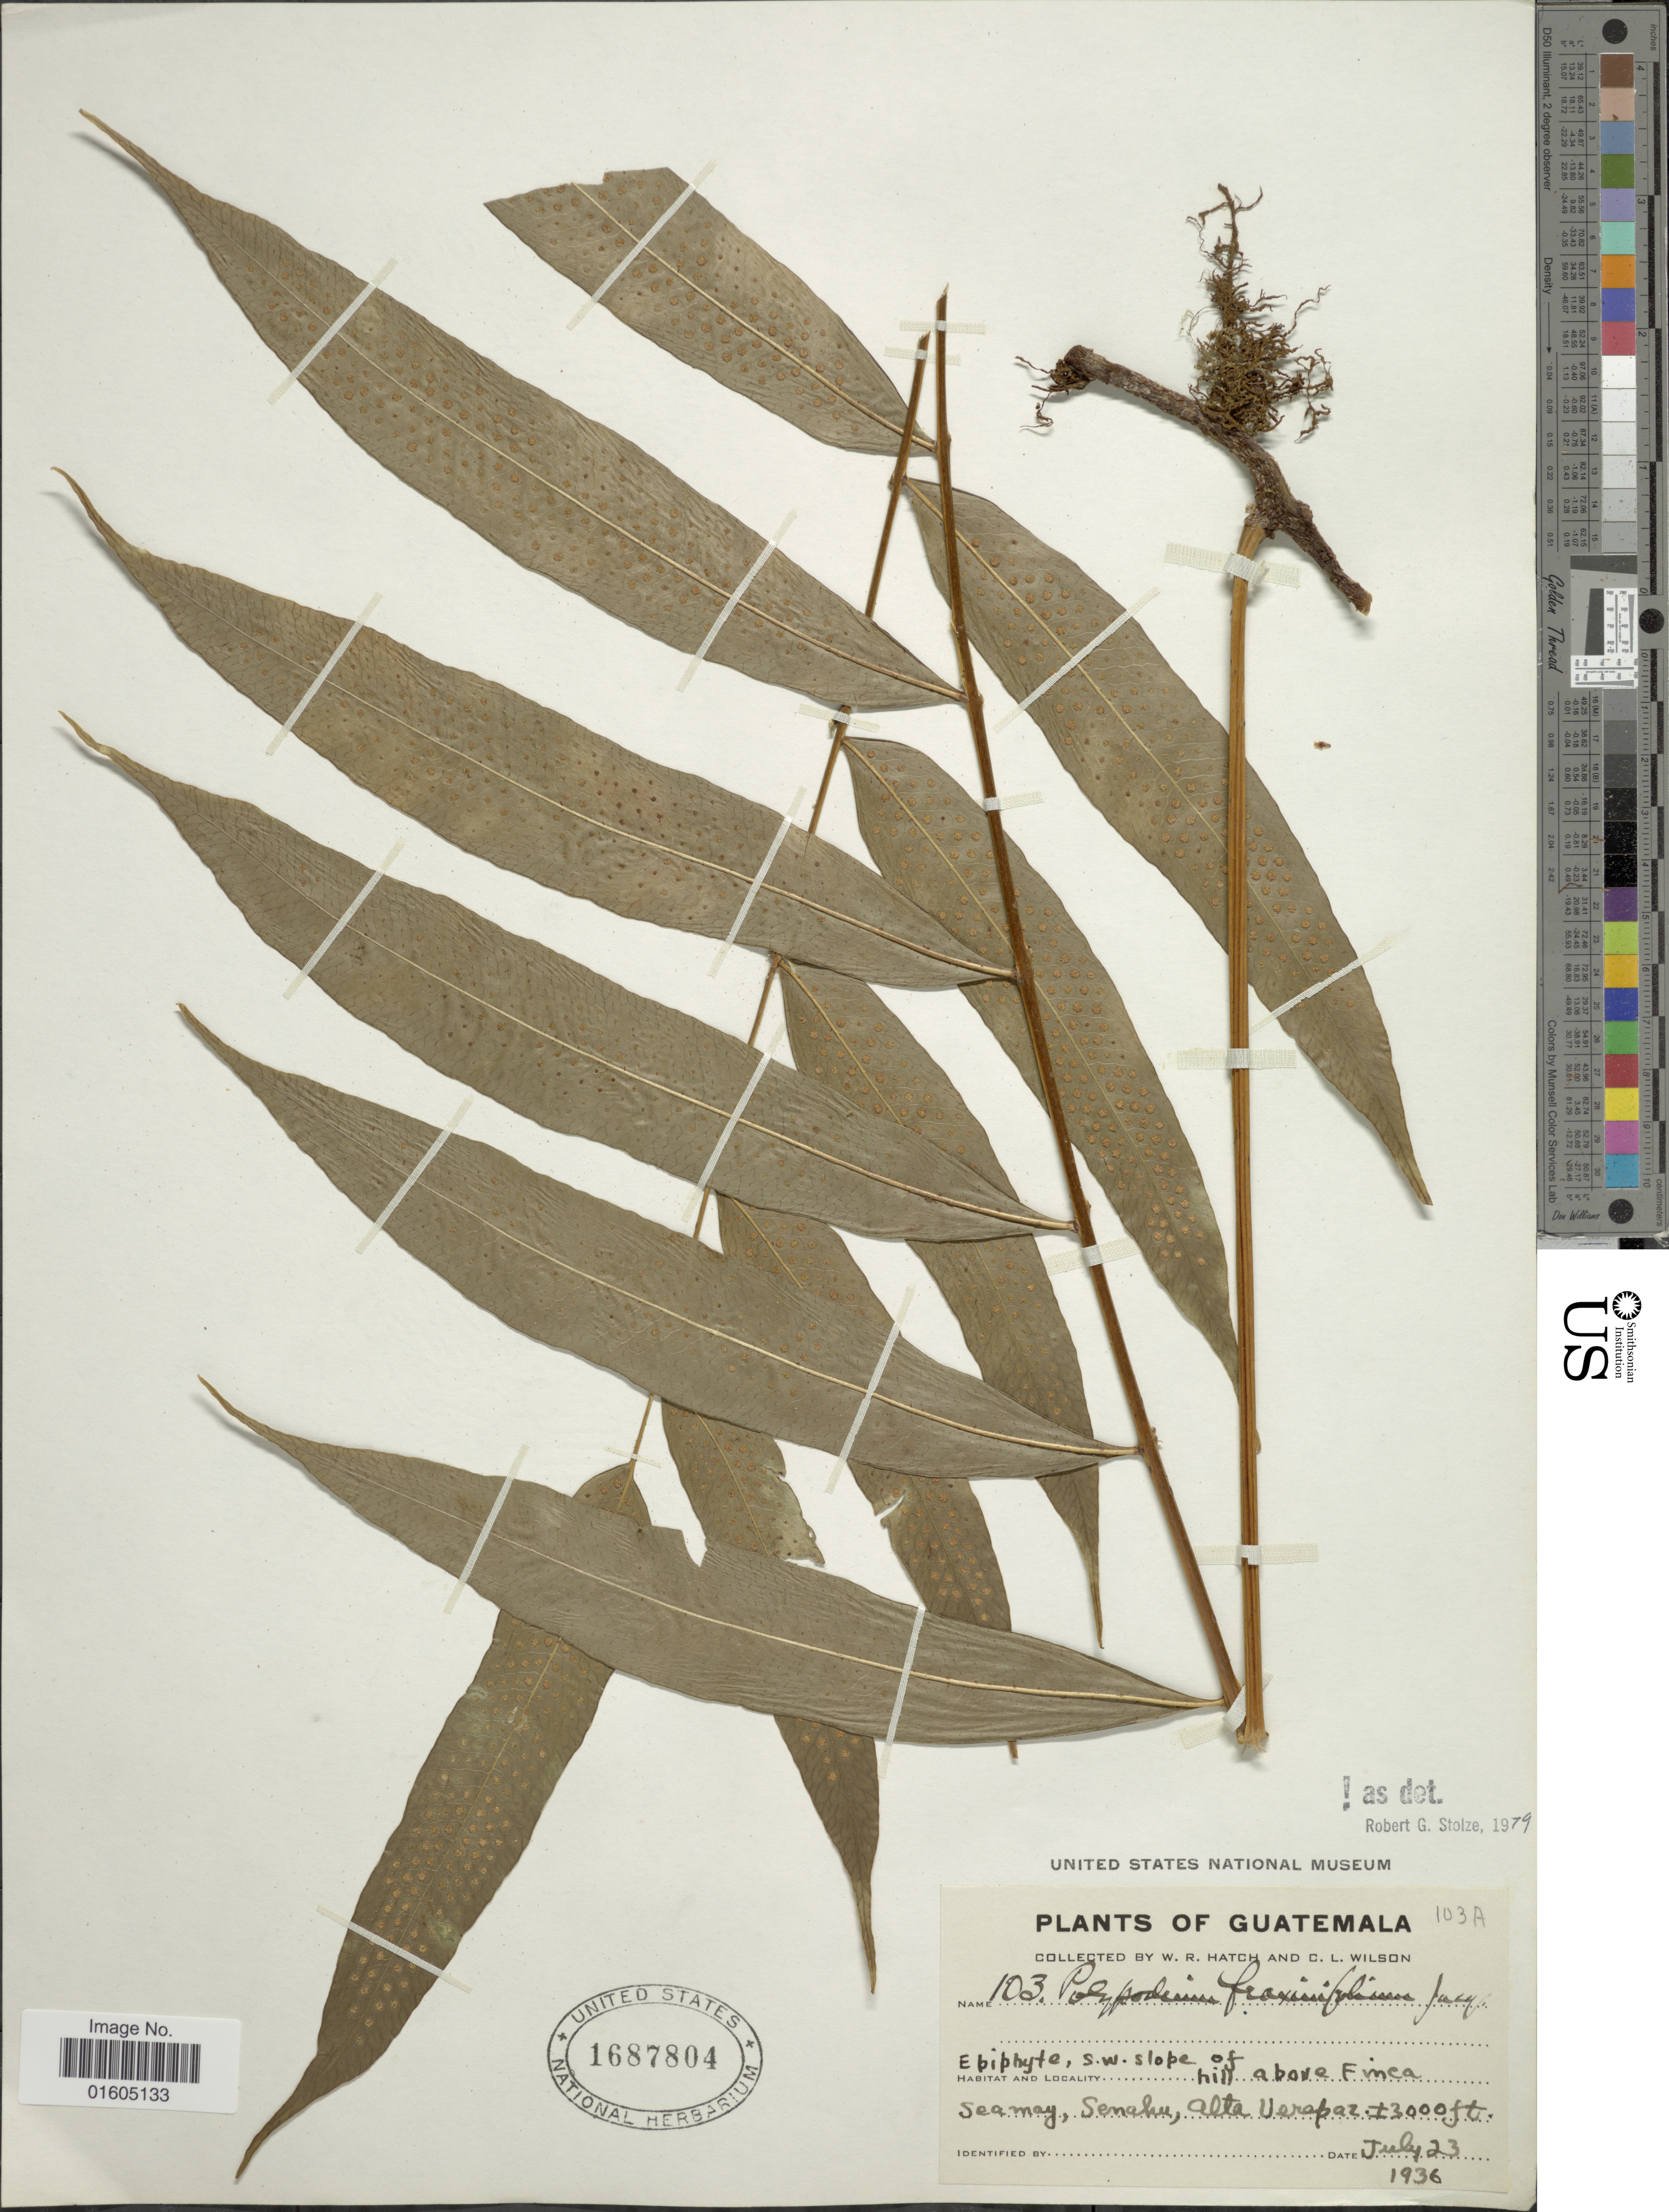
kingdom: Plantae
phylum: Tracheophyta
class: Polypodiopsida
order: Polypodiales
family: Polypodiaceae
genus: Serpocaulon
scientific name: Serpocaulon fraxinifolium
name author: (Jacq.) A.R. Sm.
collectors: W. Hatch & C. L. Wilson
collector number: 103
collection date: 1936-07-23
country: Guatemala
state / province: Alta Verapaz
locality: Guatemala. s.w. slope of hill above Seamay, Senahu, Alta Verapaz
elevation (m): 914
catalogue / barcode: US 1687804